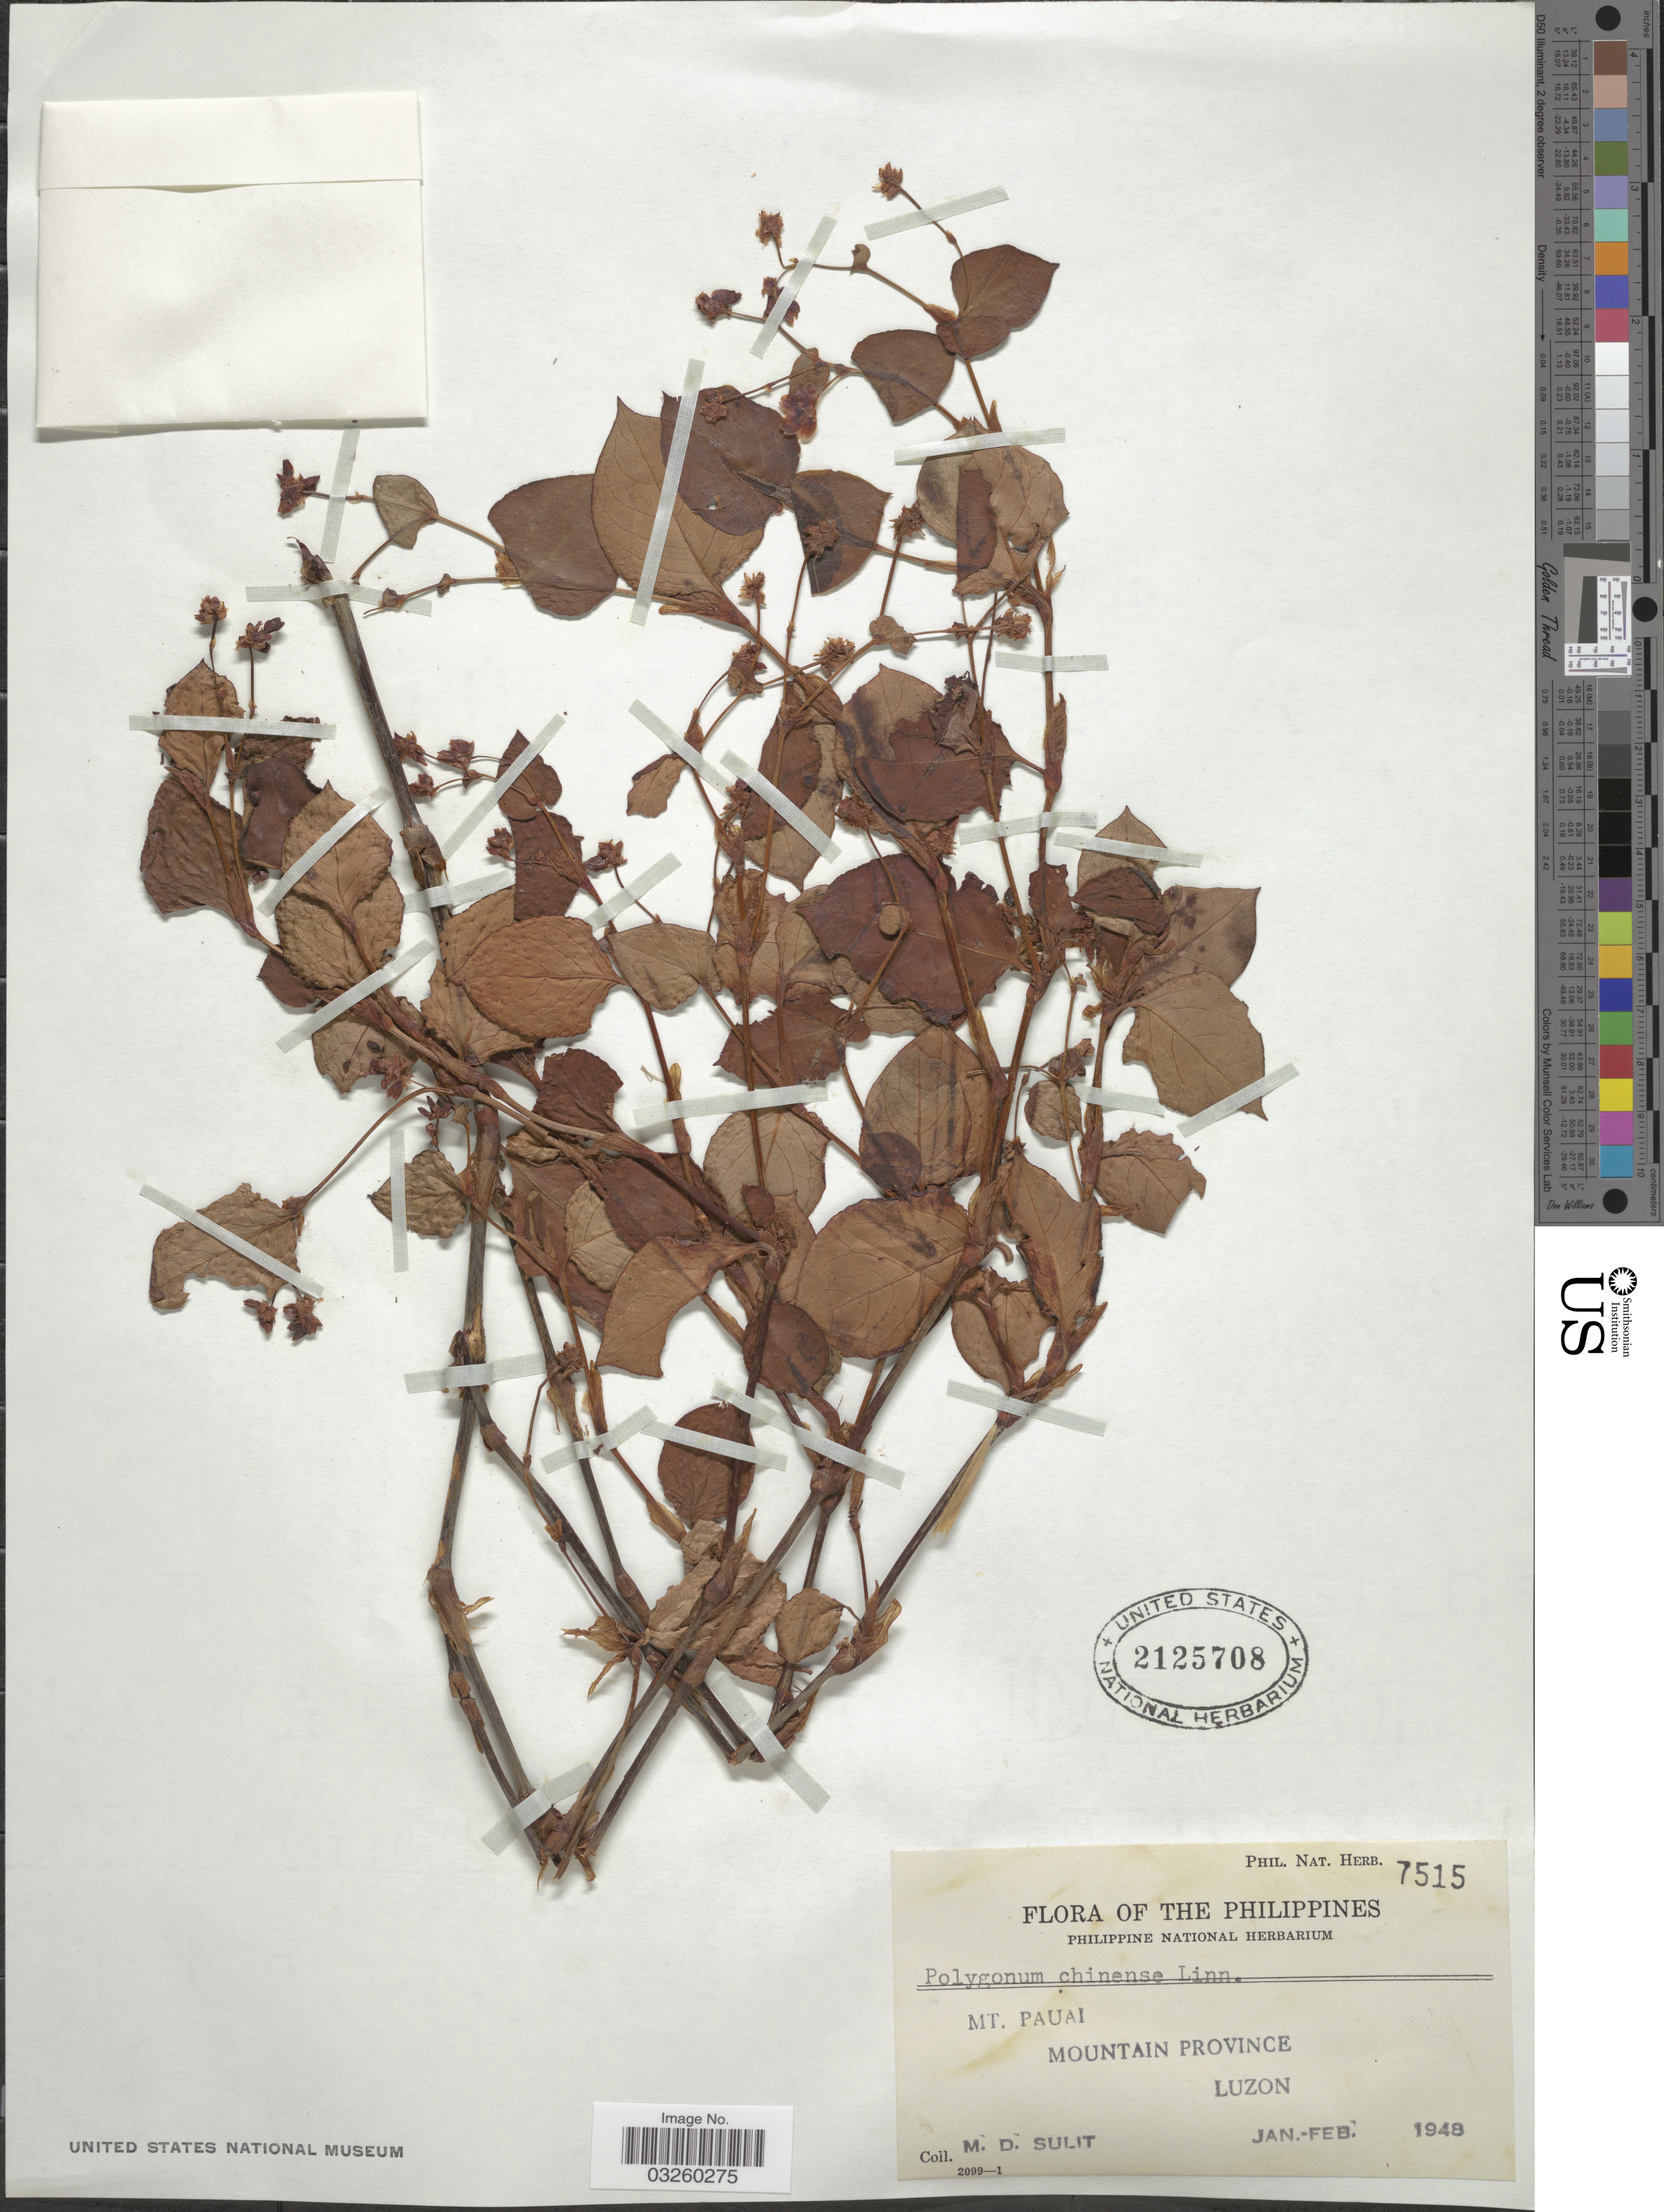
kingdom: Plantae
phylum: Tracheophyta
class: Magnoliopsida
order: Caryophyllales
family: Polygonaceae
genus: Polygonum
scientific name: Polygonum chinense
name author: L.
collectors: M. Sulit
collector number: Phil. Nat. Herb. 7515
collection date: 1948-01/1948-02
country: Philippines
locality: Mt. Pauai. Mountain Province. Luzon.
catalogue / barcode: US 2125708